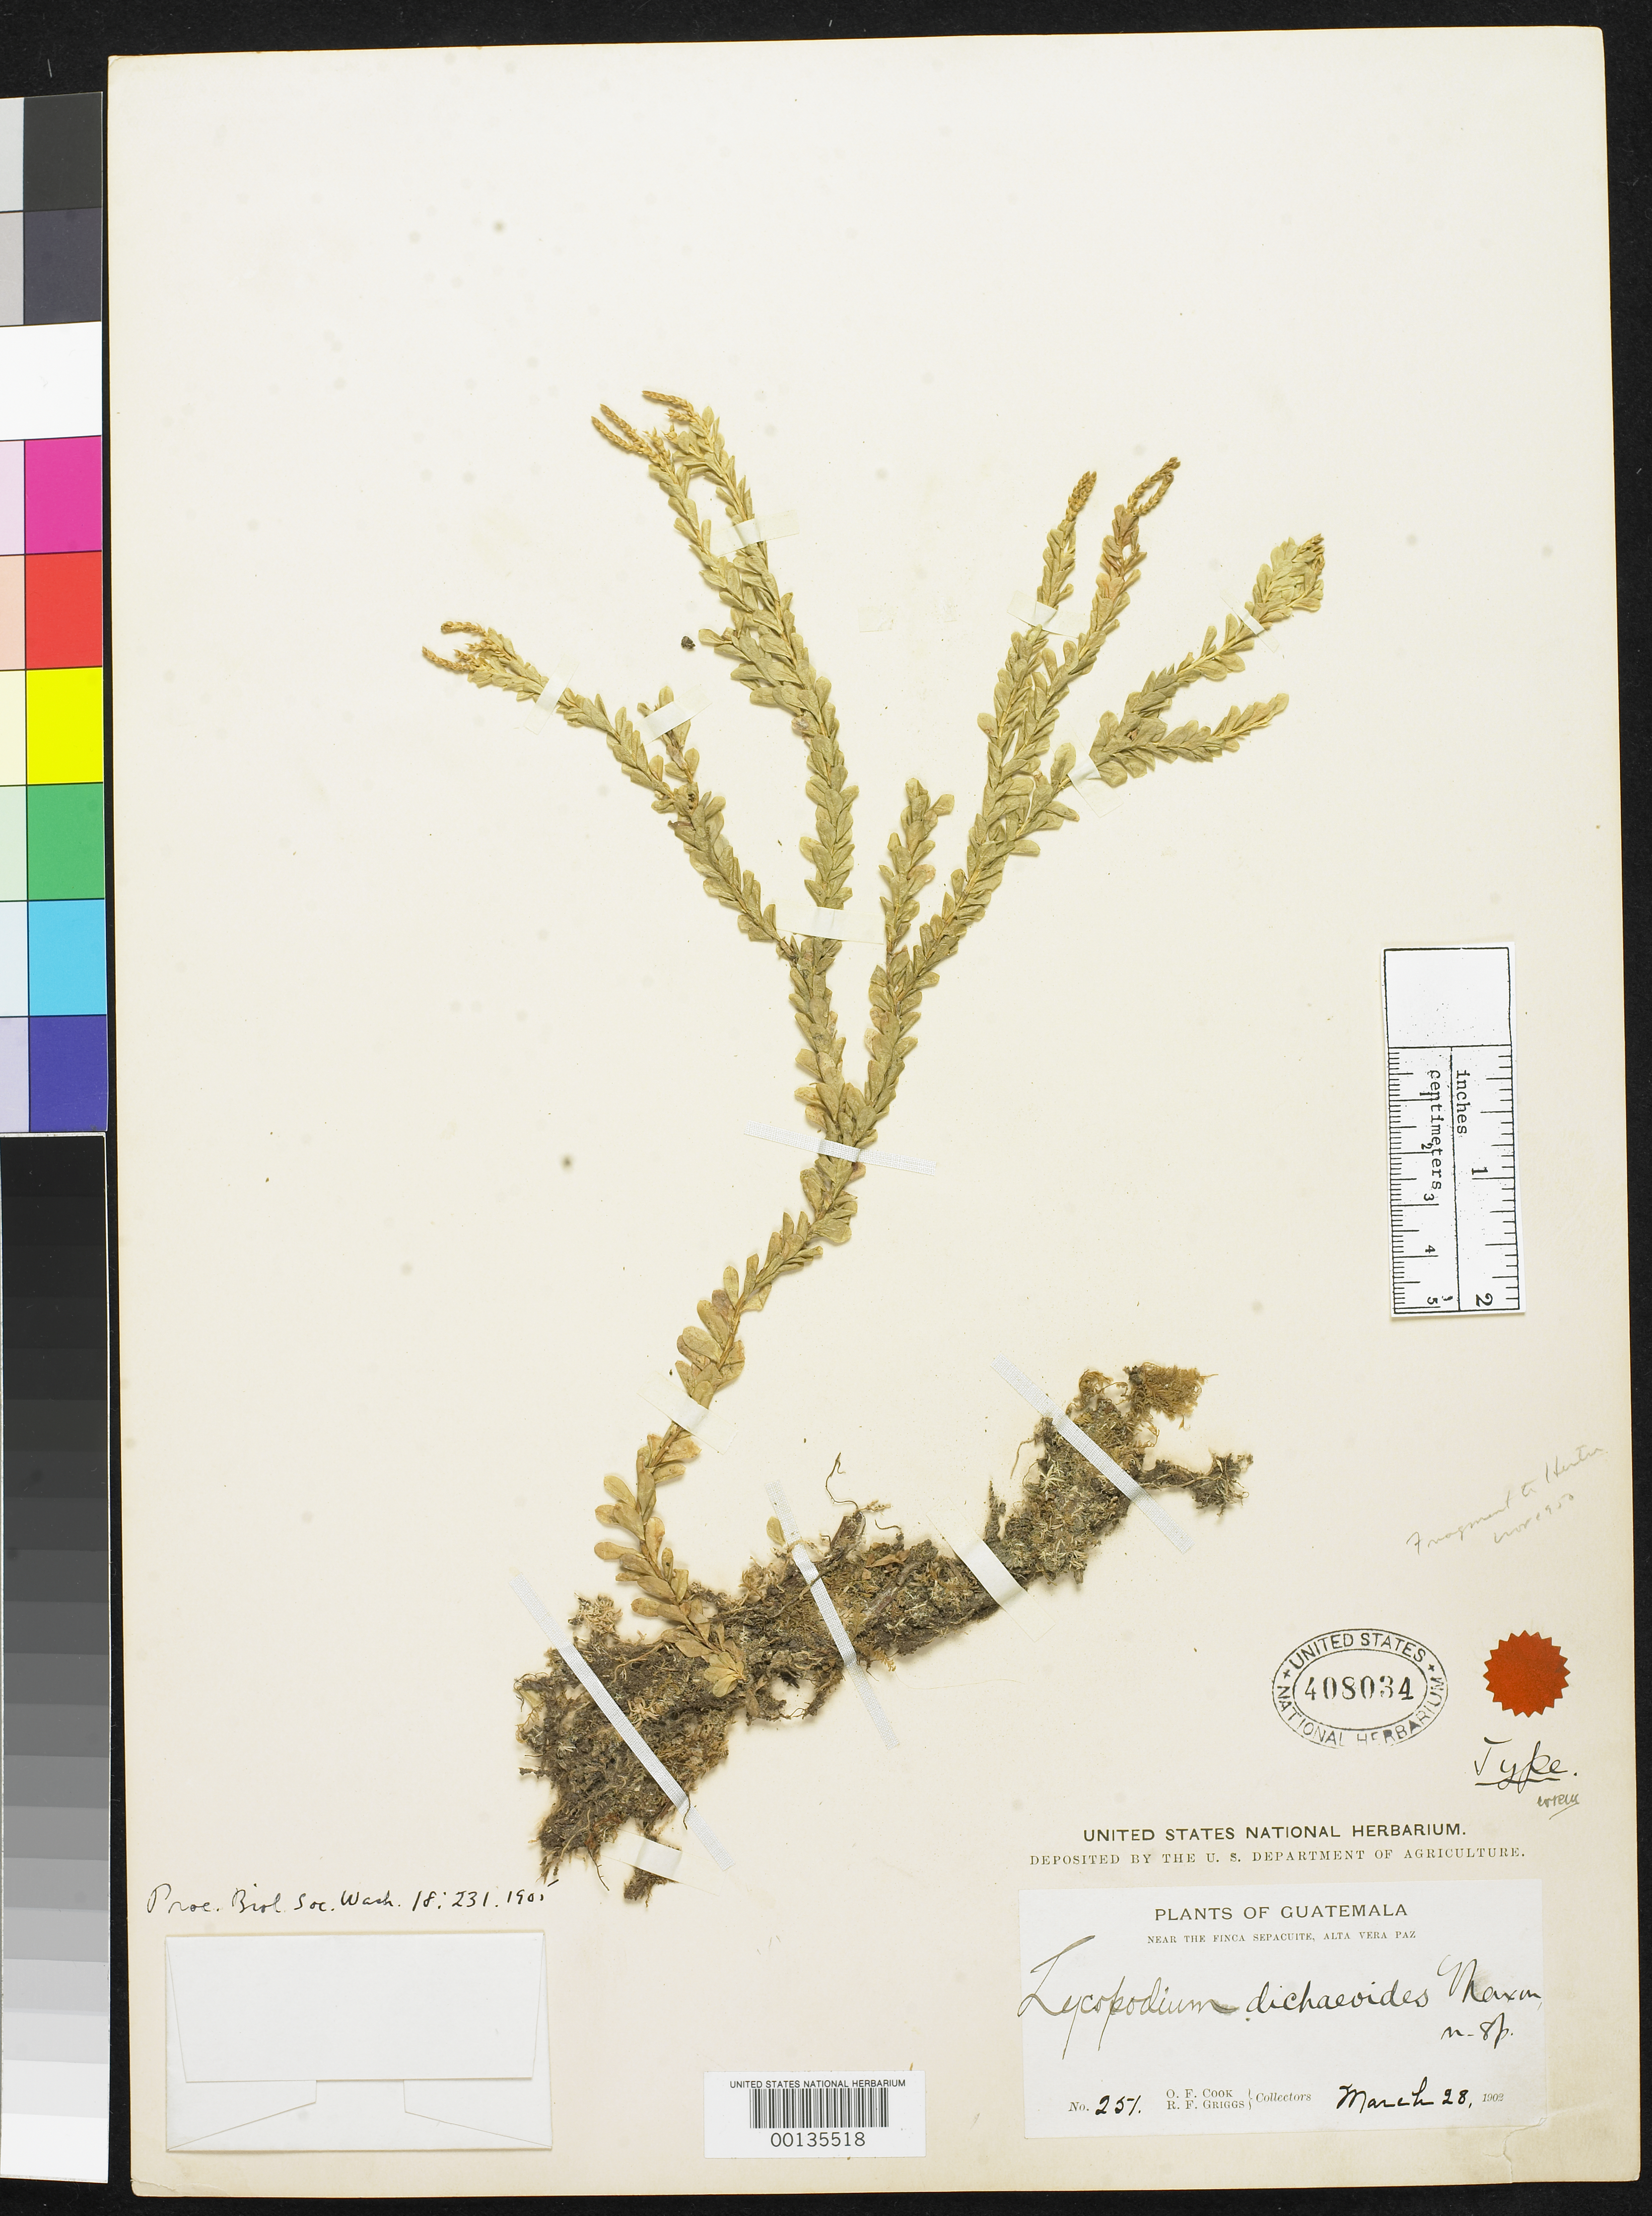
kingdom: Plantae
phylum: Tracheophyta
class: Lycopodiopsida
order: Lycopodiales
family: Lycopodiaceae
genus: Lycopodium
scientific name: Lycopodium dichaeoides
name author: Maxon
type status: Holotype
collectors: O. F. Cook & R. F. Griggs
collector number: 251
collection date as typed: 28 Mar 1902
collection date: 1902-03-28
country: Guatemala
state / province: Alta Verapaz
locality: Near Finca Sepacuite.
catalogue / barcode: US 408034